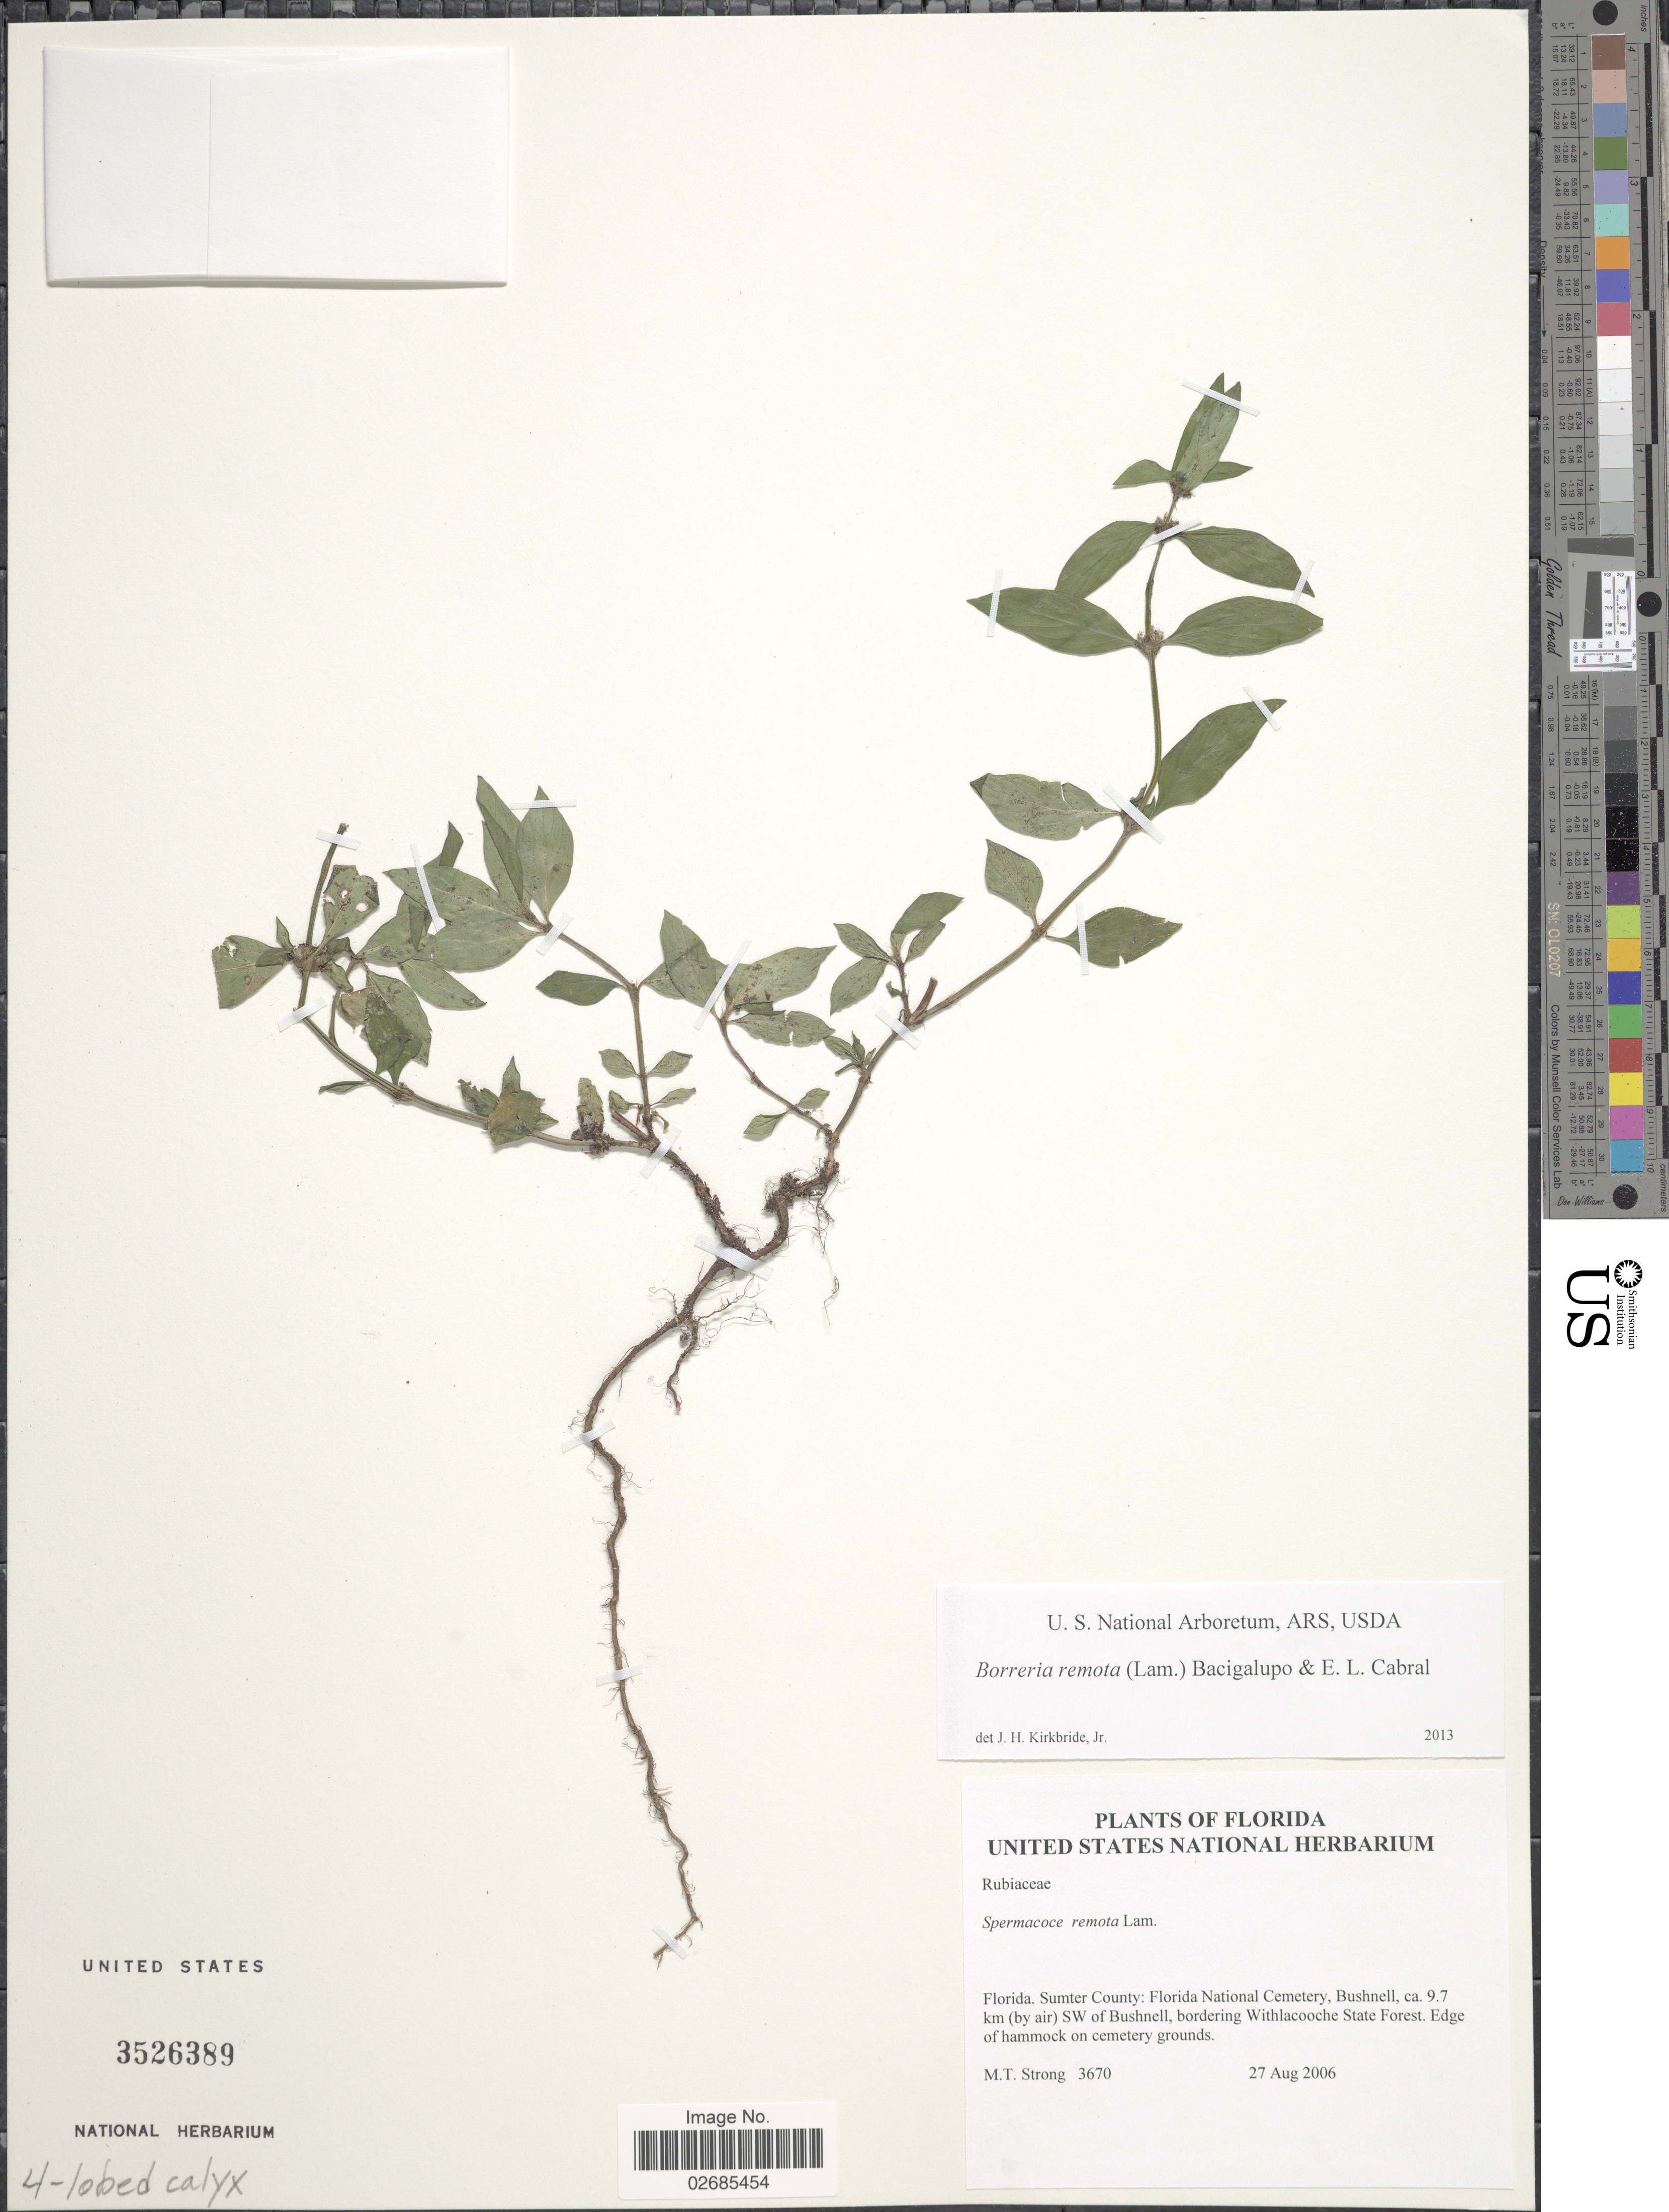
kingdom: Plantae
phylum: Tracheophyta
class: Magnoliopsida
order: Gentianales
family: Rubiaceae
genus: Borreria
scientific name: Borreria remota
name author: (Lam.) Bacigalupo & E.L. Cabral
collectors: M. T. Strong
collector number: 3670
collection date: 2006-08-27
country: United States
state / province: Florida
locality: Florida. Sumter County: Florida National Cemetery, Bushnell, ca. 9.7 km (by air) SW of Bushnell, bordering Withlacooche State Forest. Edge of hammock on cemetery grounds.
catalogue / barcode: US 3526389